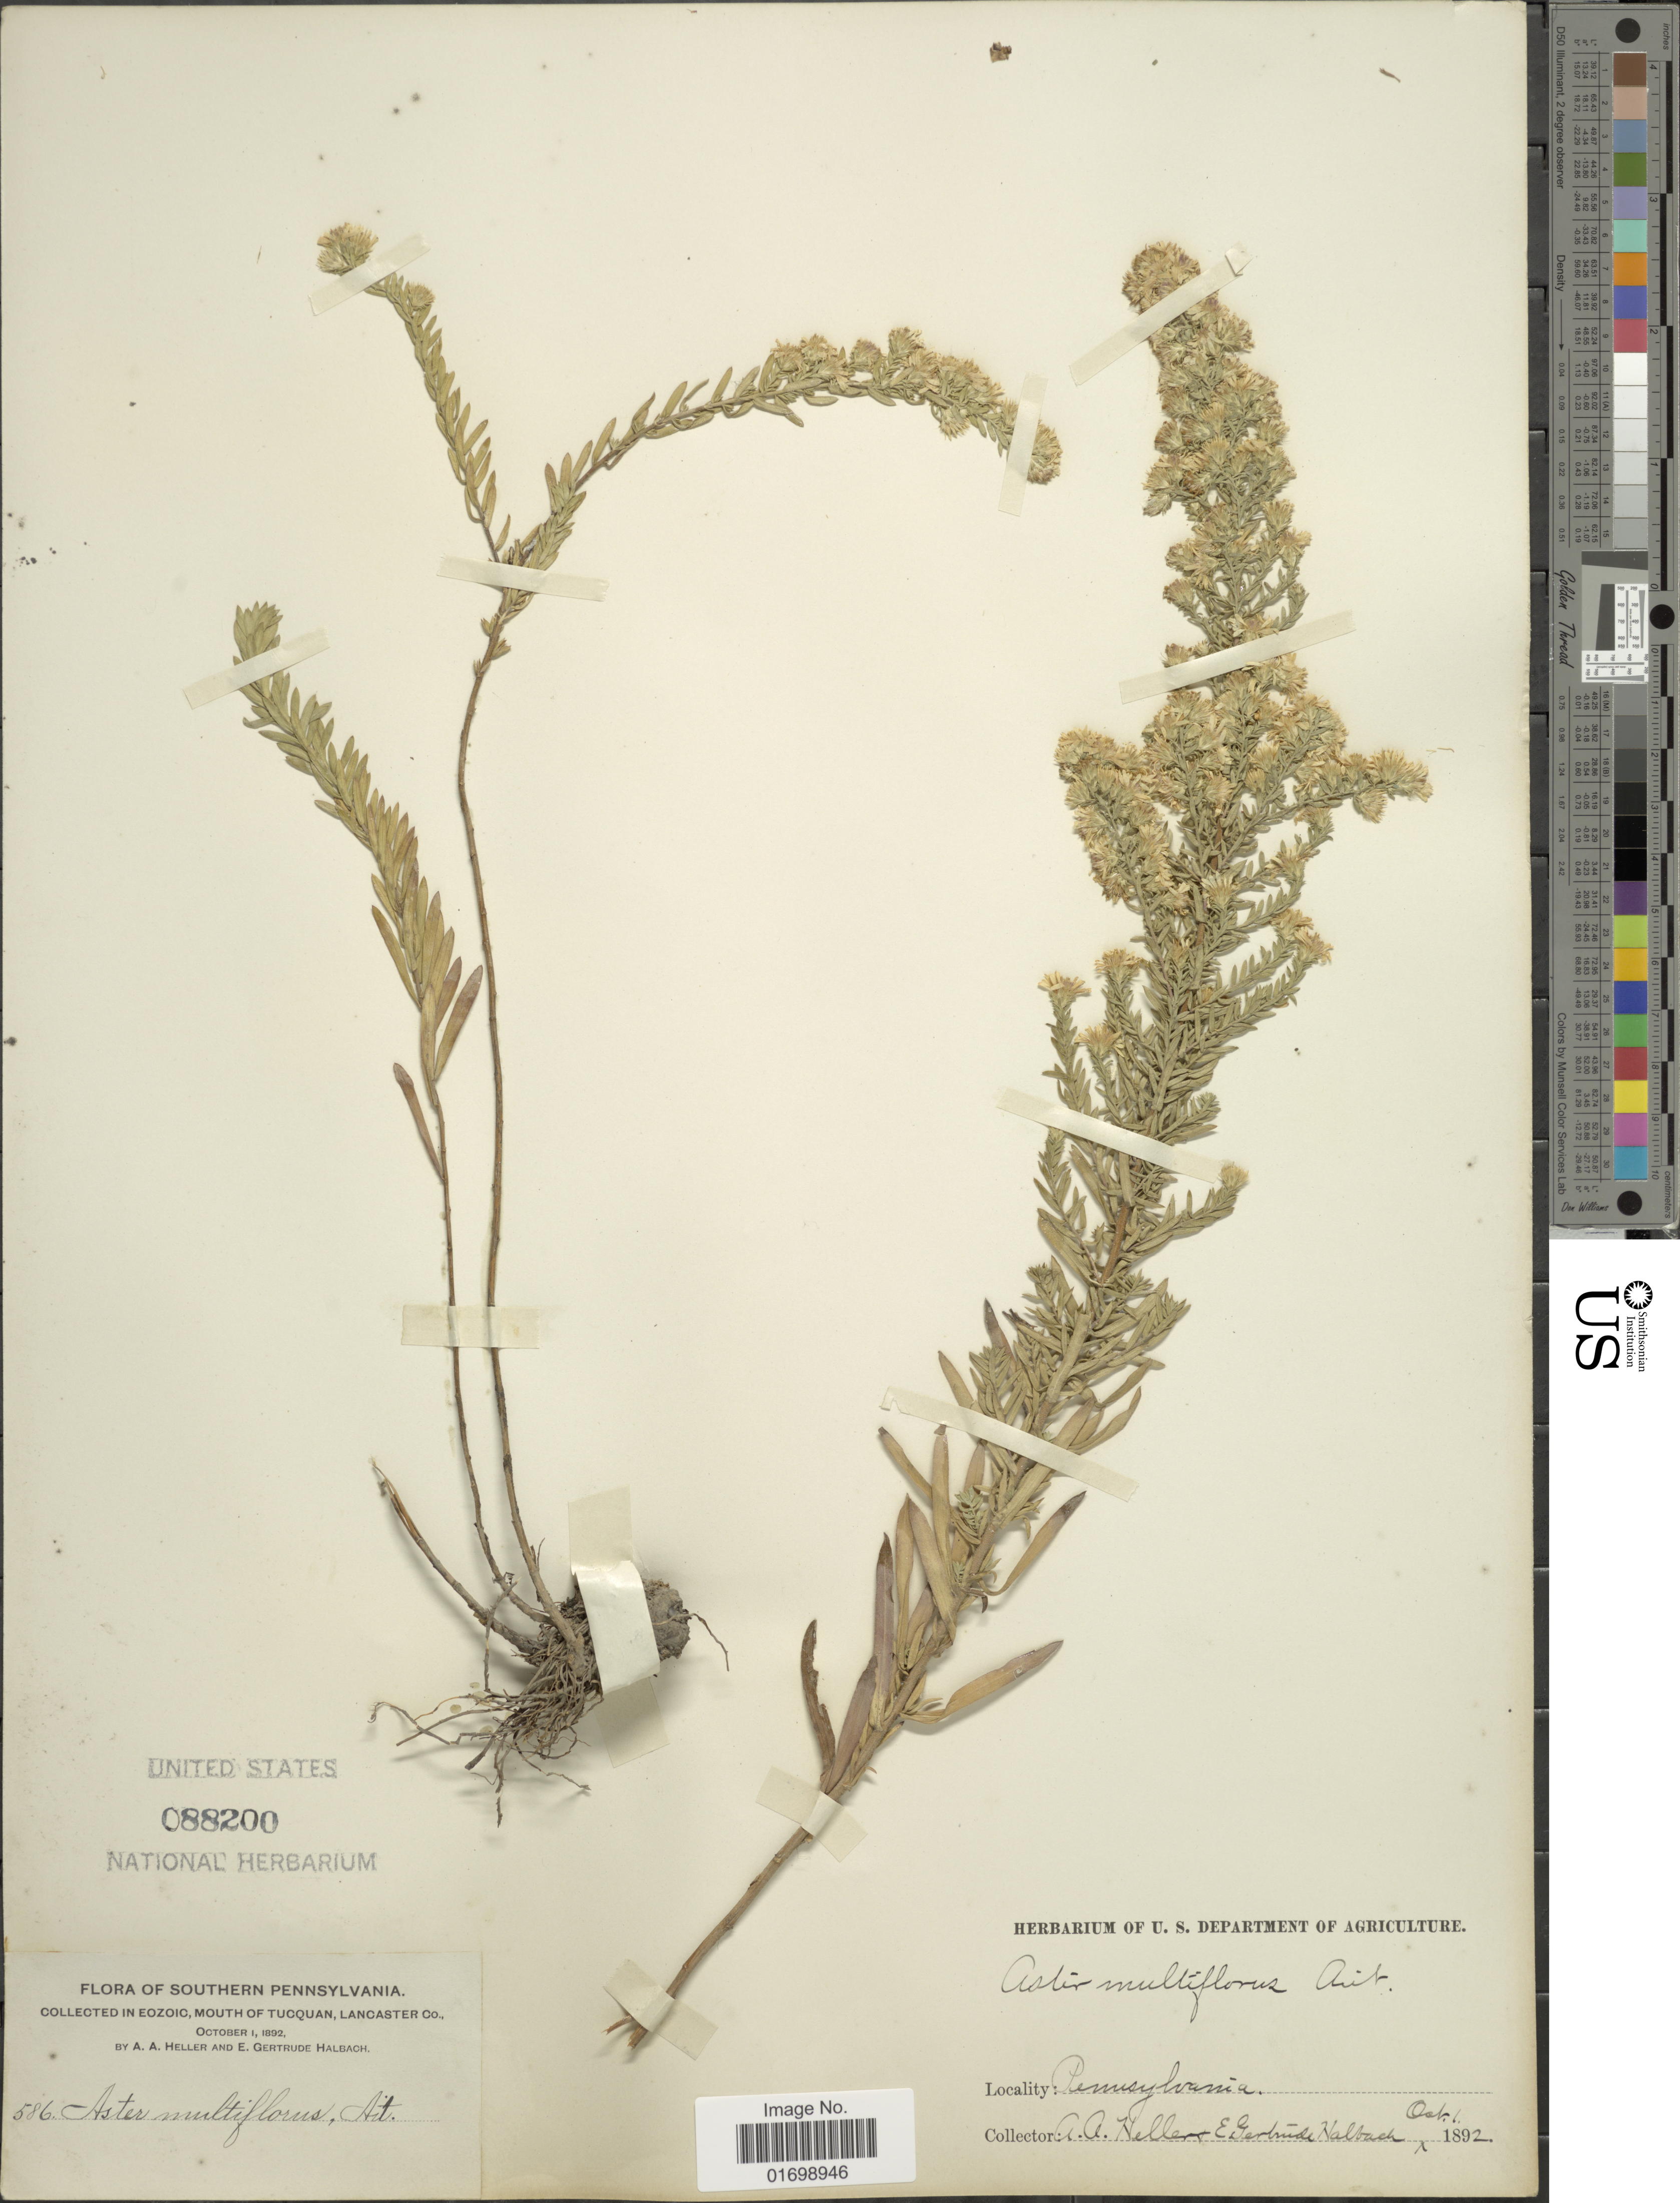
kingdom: Plantae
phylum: Tracheophyta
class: Magnoliopsida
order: Asterales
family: Asteraceae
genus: Symphyotrichum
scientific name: Symphyotrichum ericoides var. prostratum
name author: (Kuntze) G.L. Nesom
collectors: A. A. Heller & E. G. Halbach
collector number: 586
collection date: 1892-10-01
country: United States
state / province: Pennsylvania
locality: Southern Pennsylvania, in eozoic, mouth of Tucquan, Lancaster Co.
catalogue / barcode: US 88200